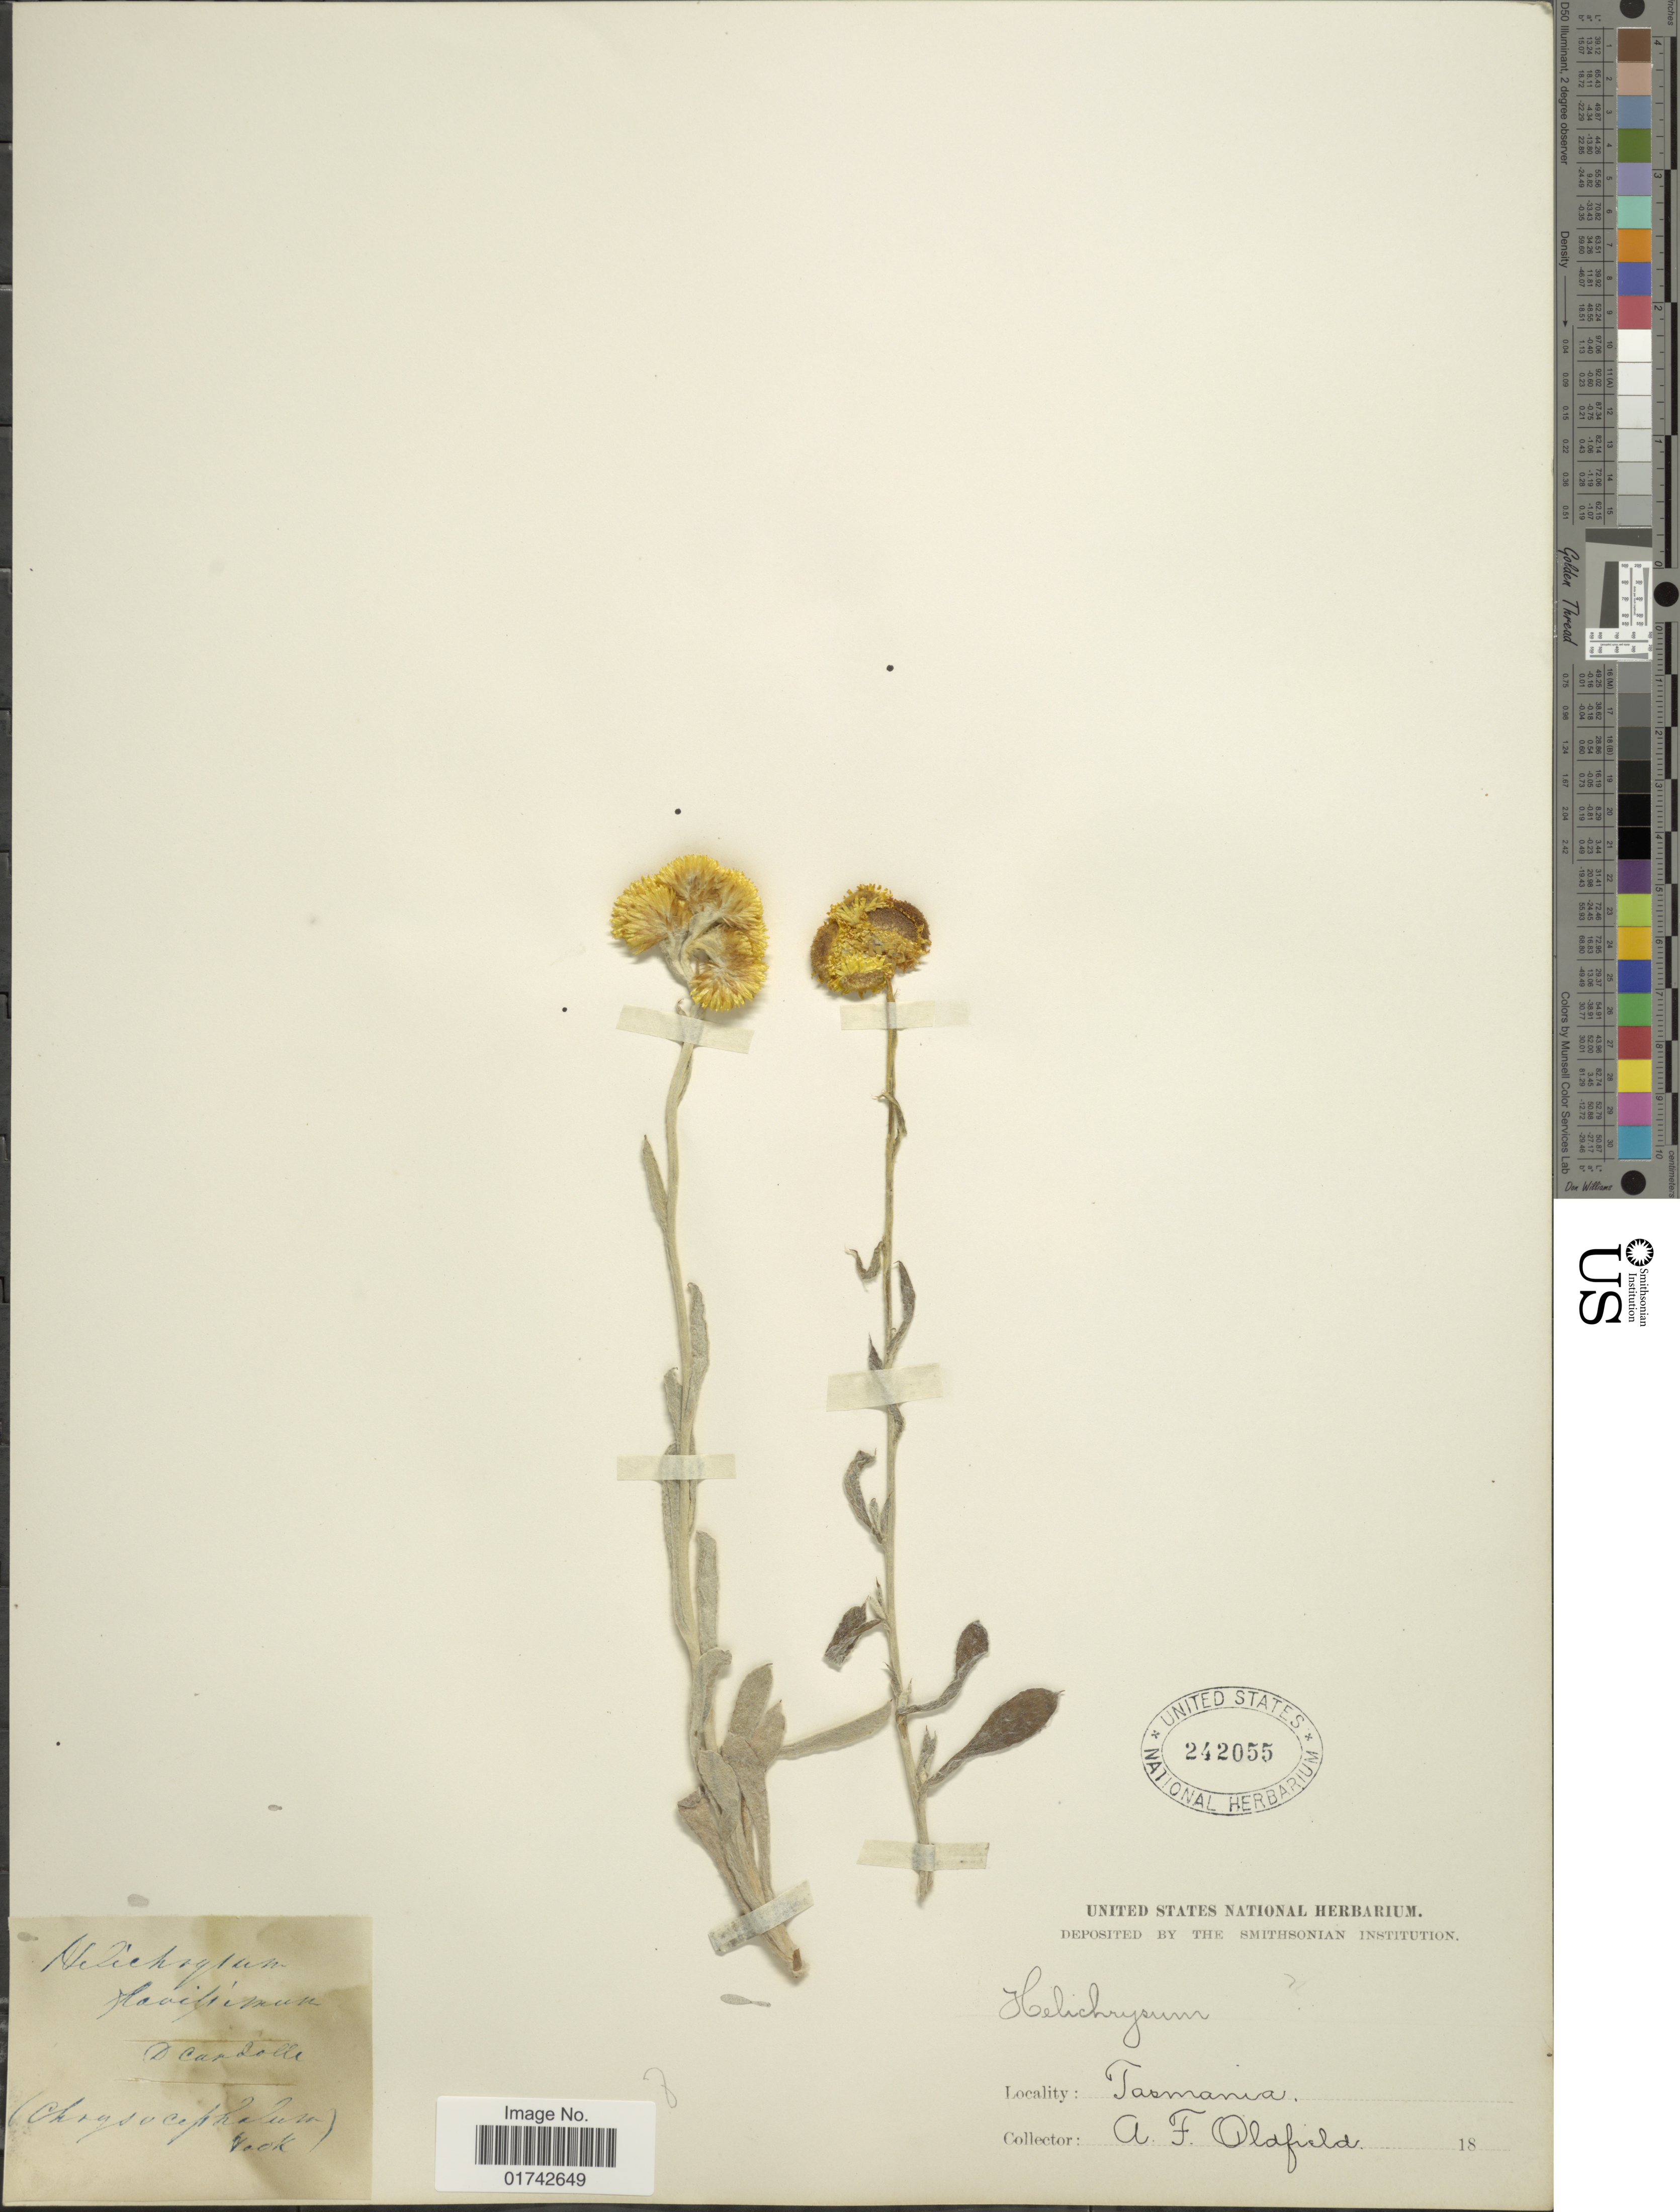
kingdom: Plantae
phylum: Tracheophyta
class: Magnoliopsida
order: Asterales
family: Asteraceae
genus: Helichrysum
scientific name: Helichrysum sp.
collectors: A. Oldfield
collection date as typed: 18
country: Australia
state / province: Tasmania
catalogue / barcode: US 242055